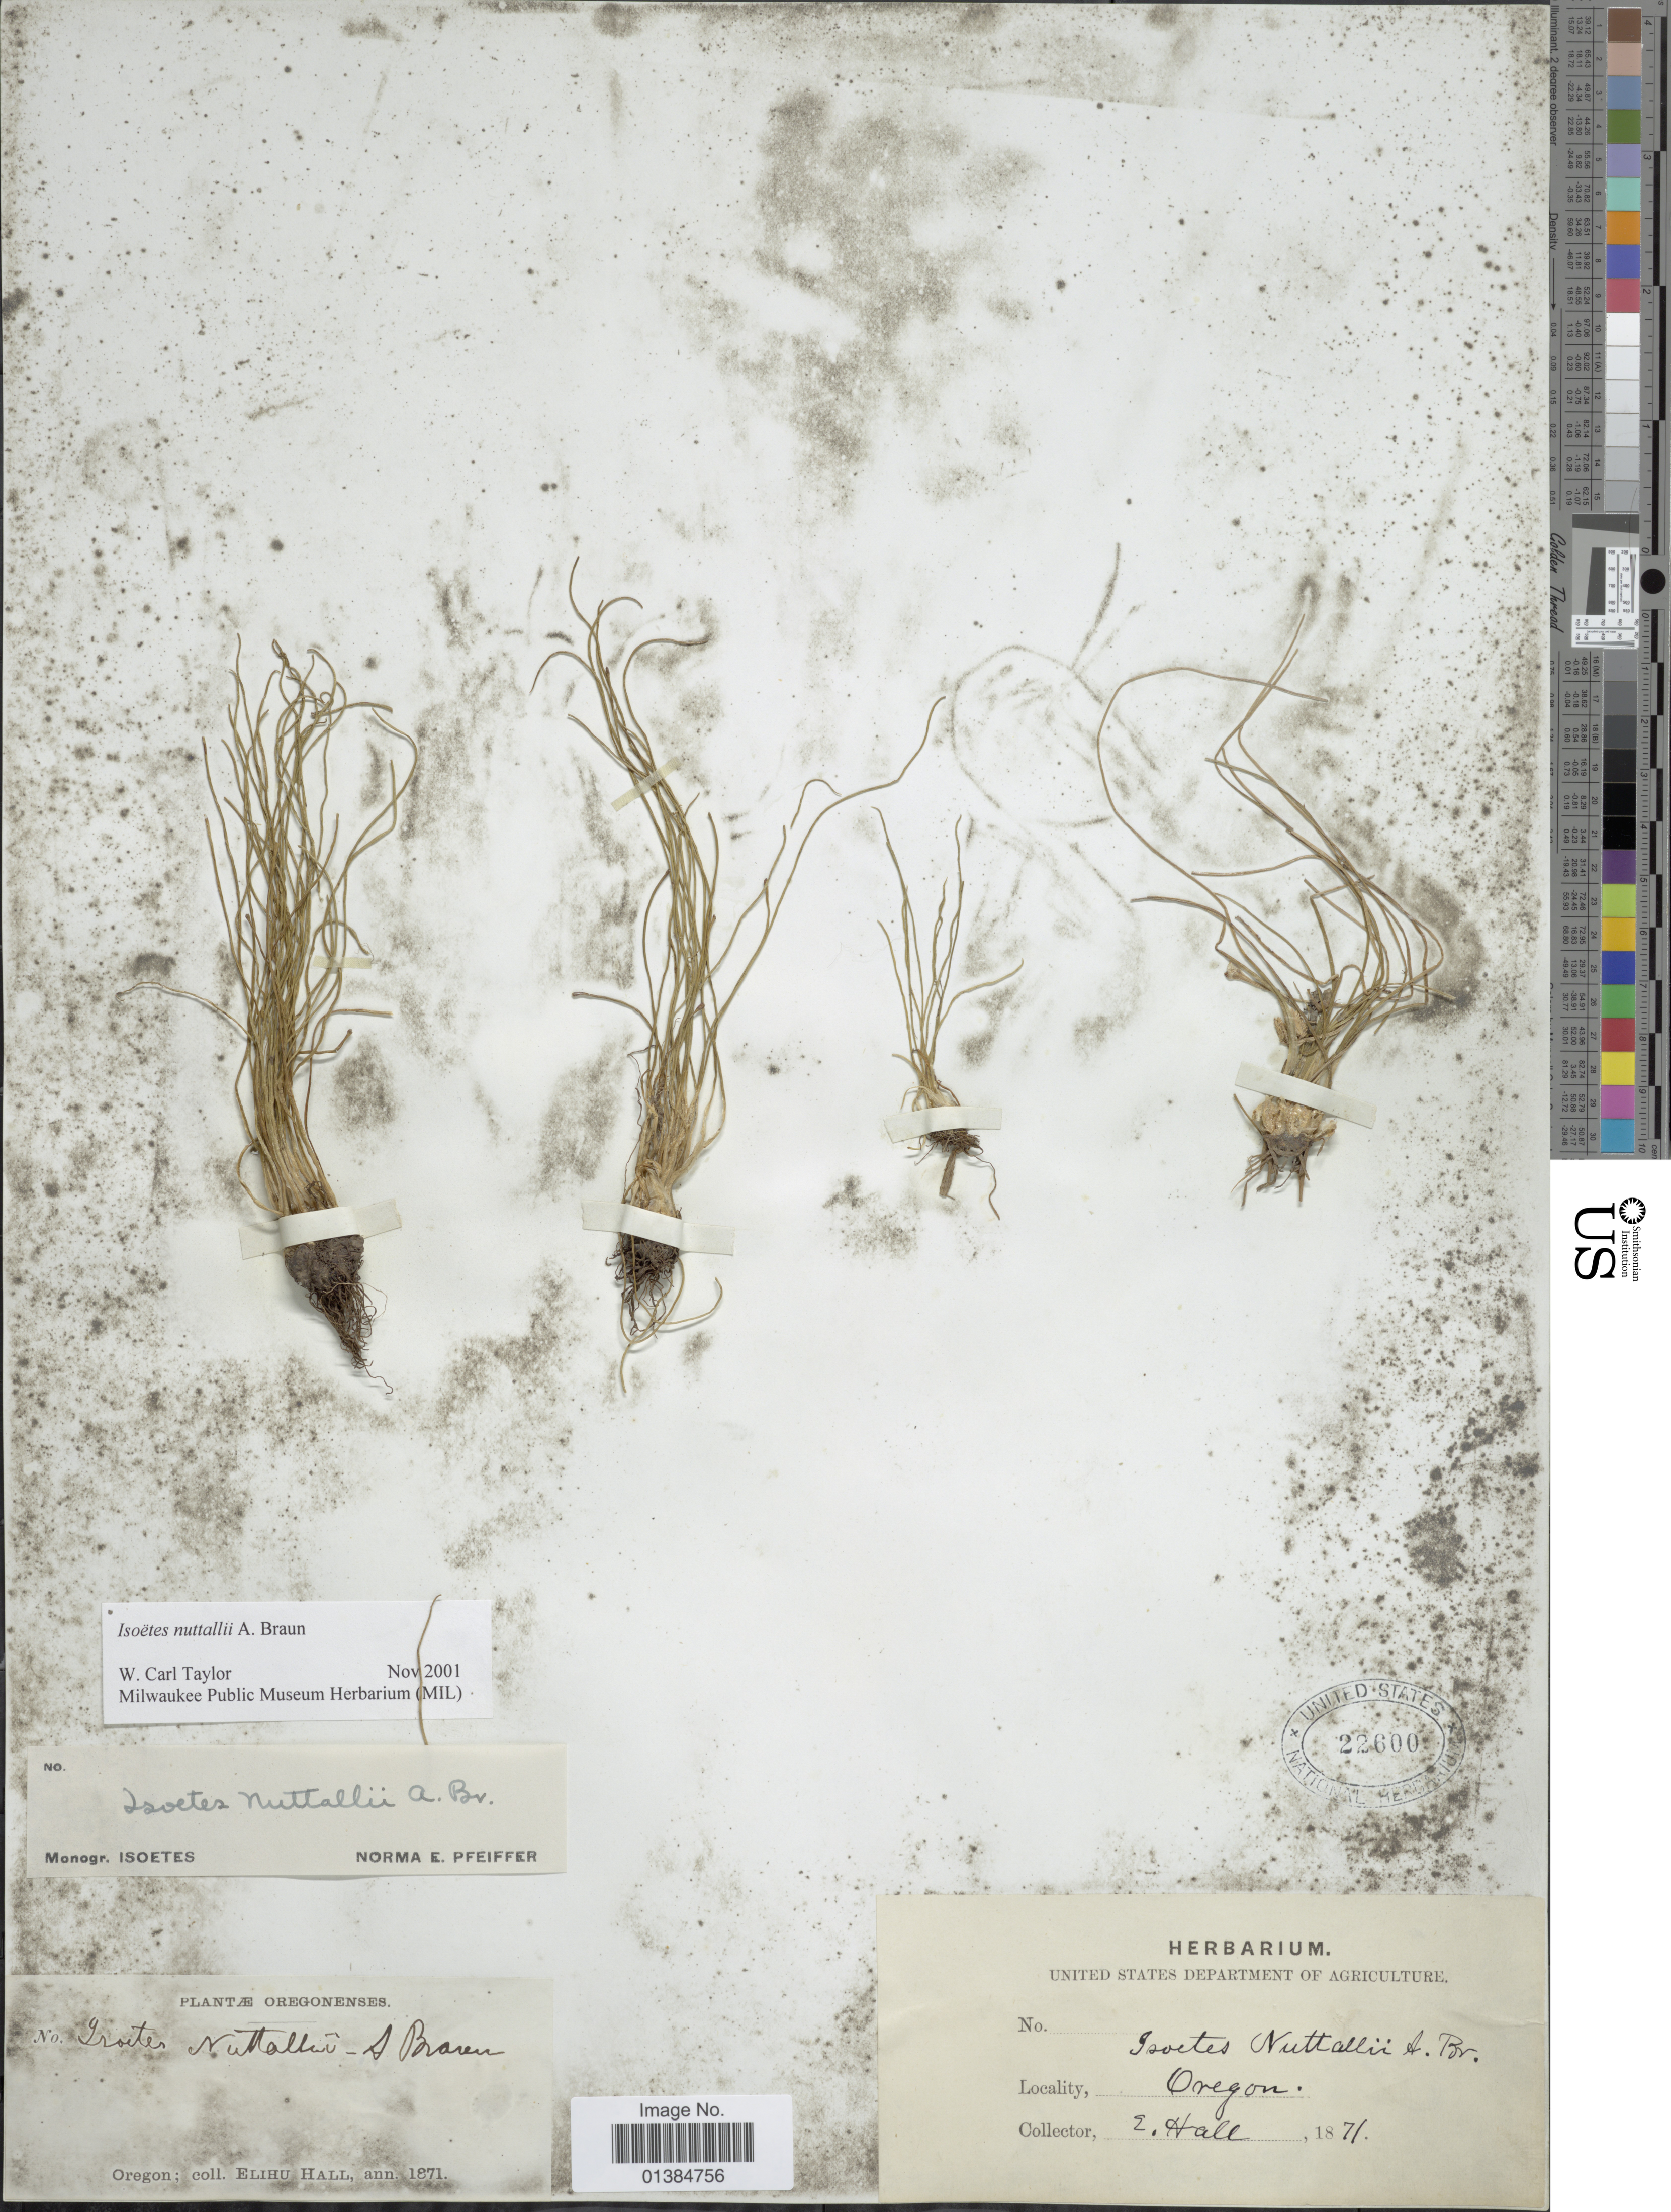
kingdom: Plantae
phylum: Tracheophyta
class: Lycopodiopsida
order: Isoetales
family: Isoetaceae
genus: Isoetes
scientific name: Isoetes nuttallii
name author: A. Braun ex Engelm.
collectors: E. Hall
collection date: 1871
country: United States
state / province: Oregon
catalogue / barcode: US 22600